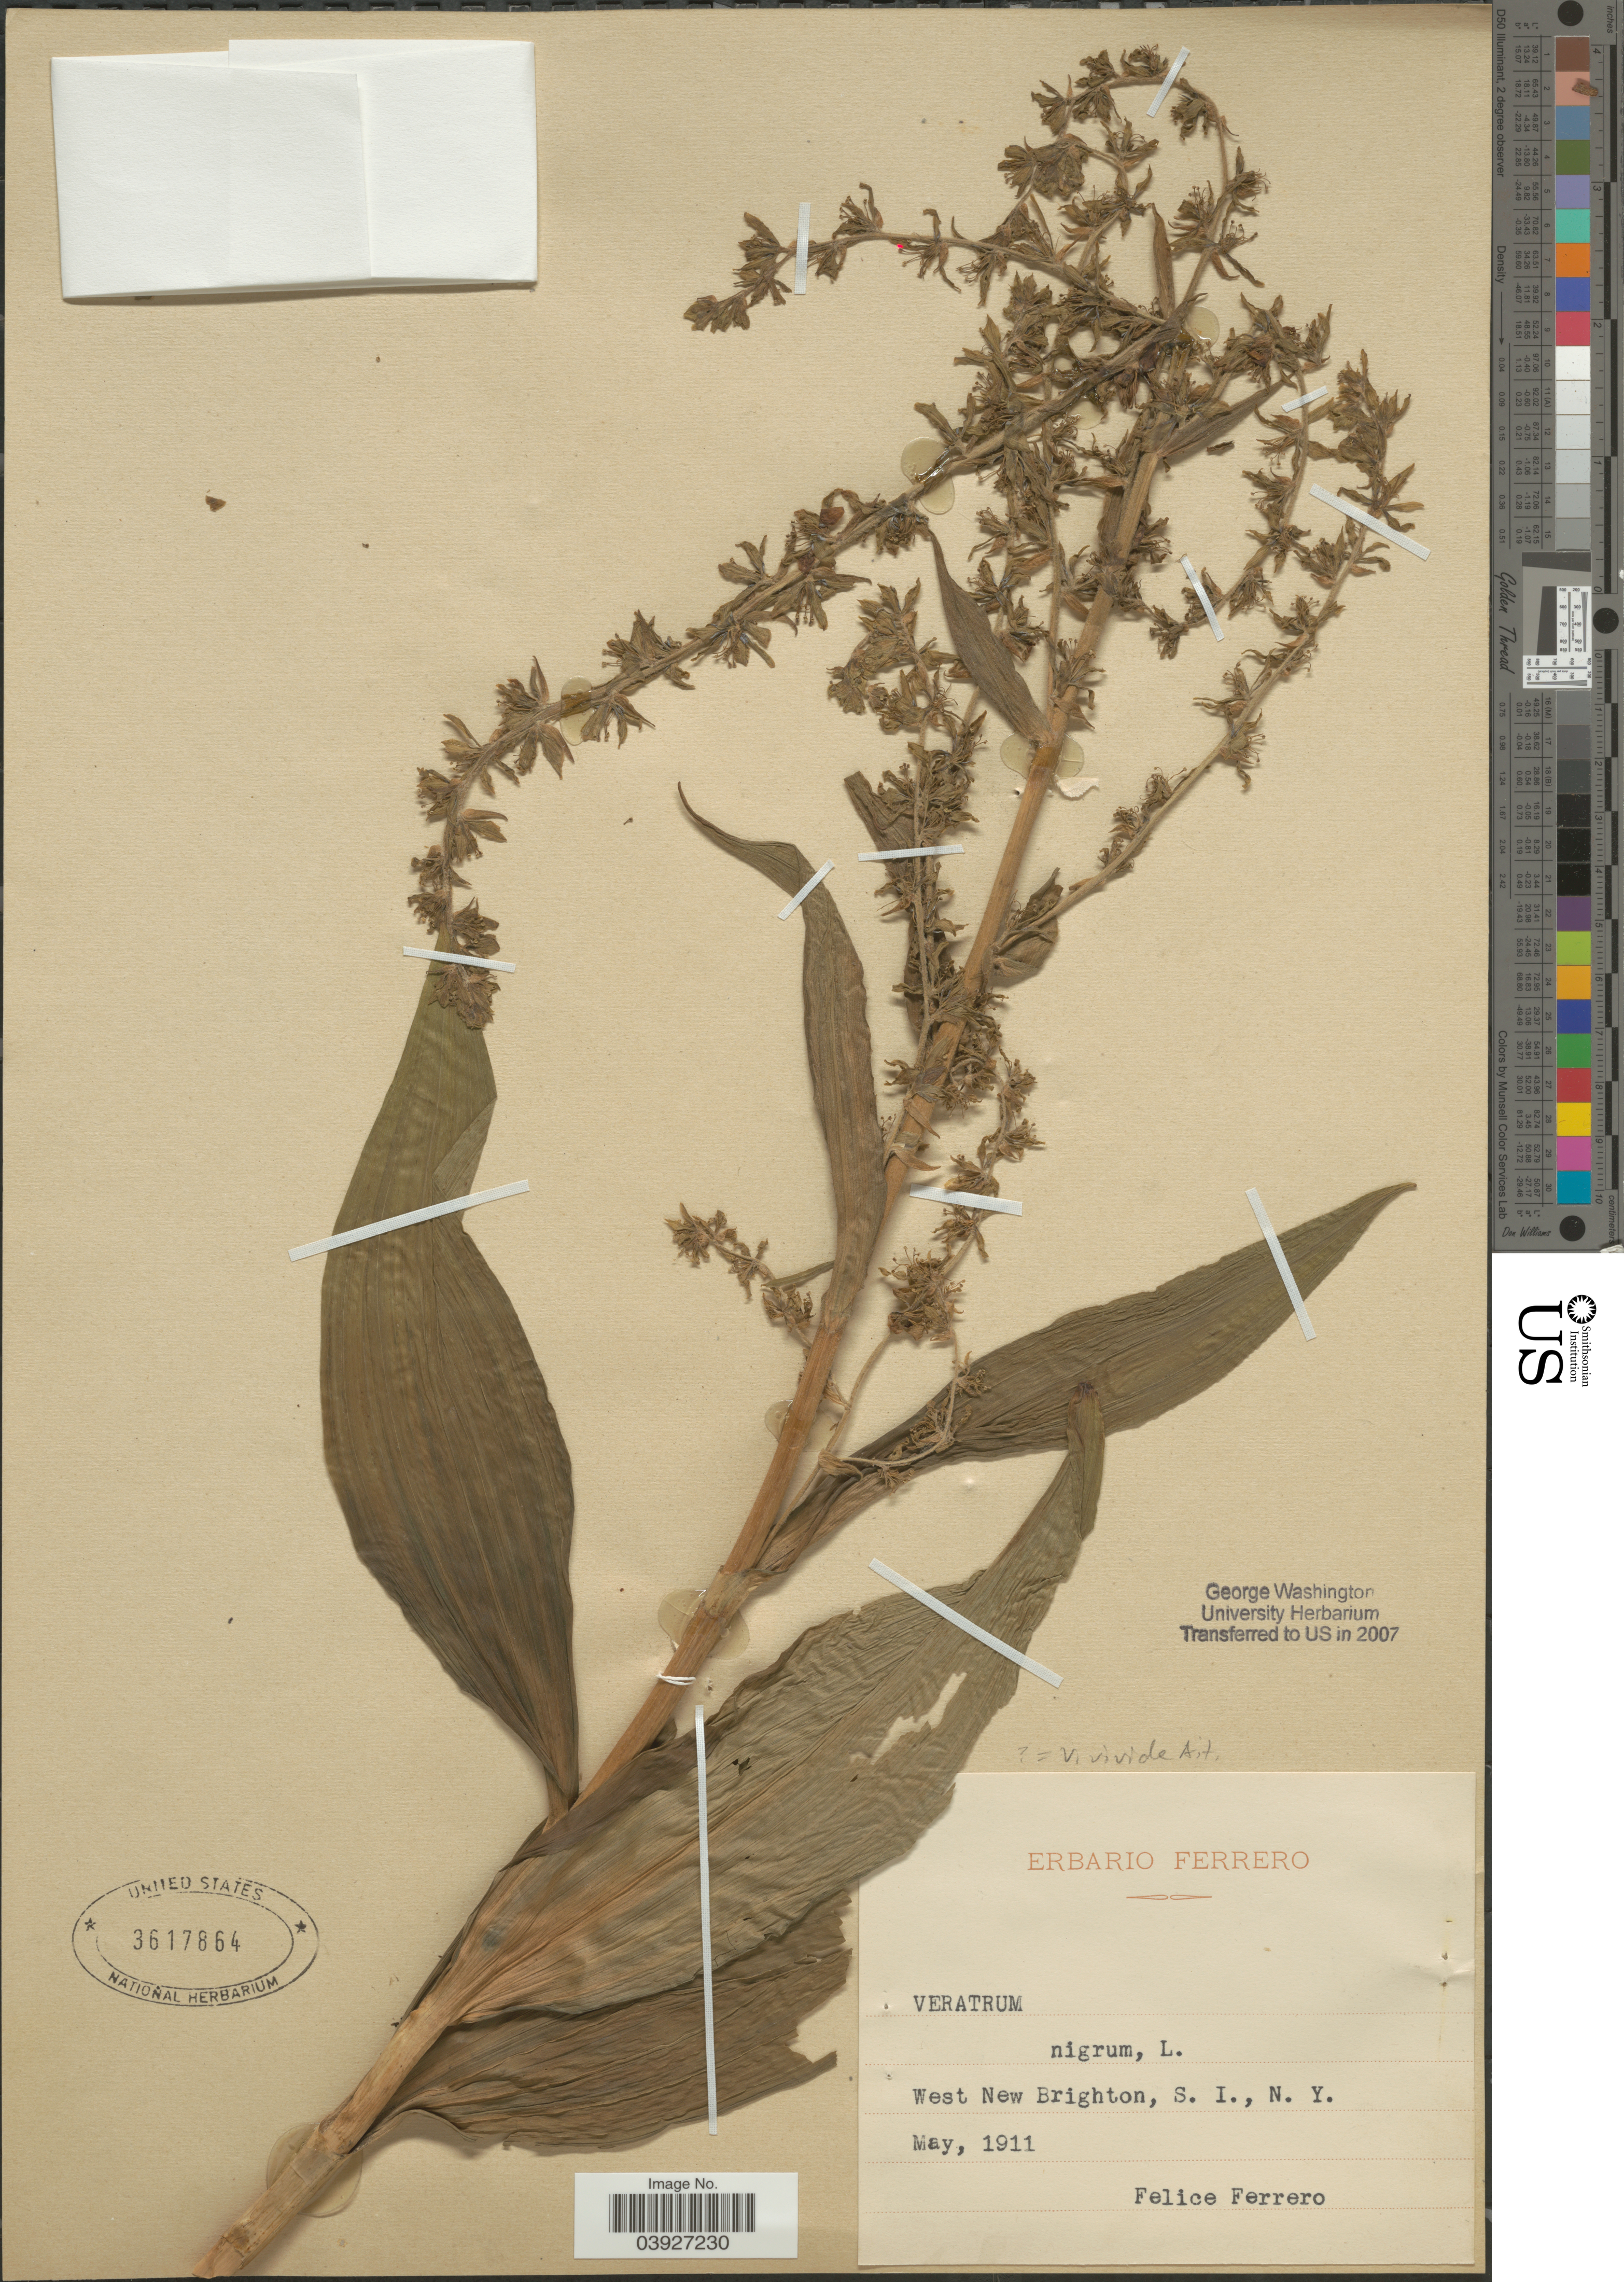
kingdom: Plantae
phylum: Tracheophyta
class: Liliopsida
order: Liliales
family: Melanthiaceae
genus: Veratrum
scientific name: Veratrum viride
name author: Aiton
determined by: Strong, Mark T., (BOT), Smithsonian Institution - National Museum of Natural History (UNITED STATES)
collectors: F. Ferrero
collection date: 1911-05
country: United States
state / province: New York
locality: West New Brighton, S. I.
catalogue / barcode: US 3617864